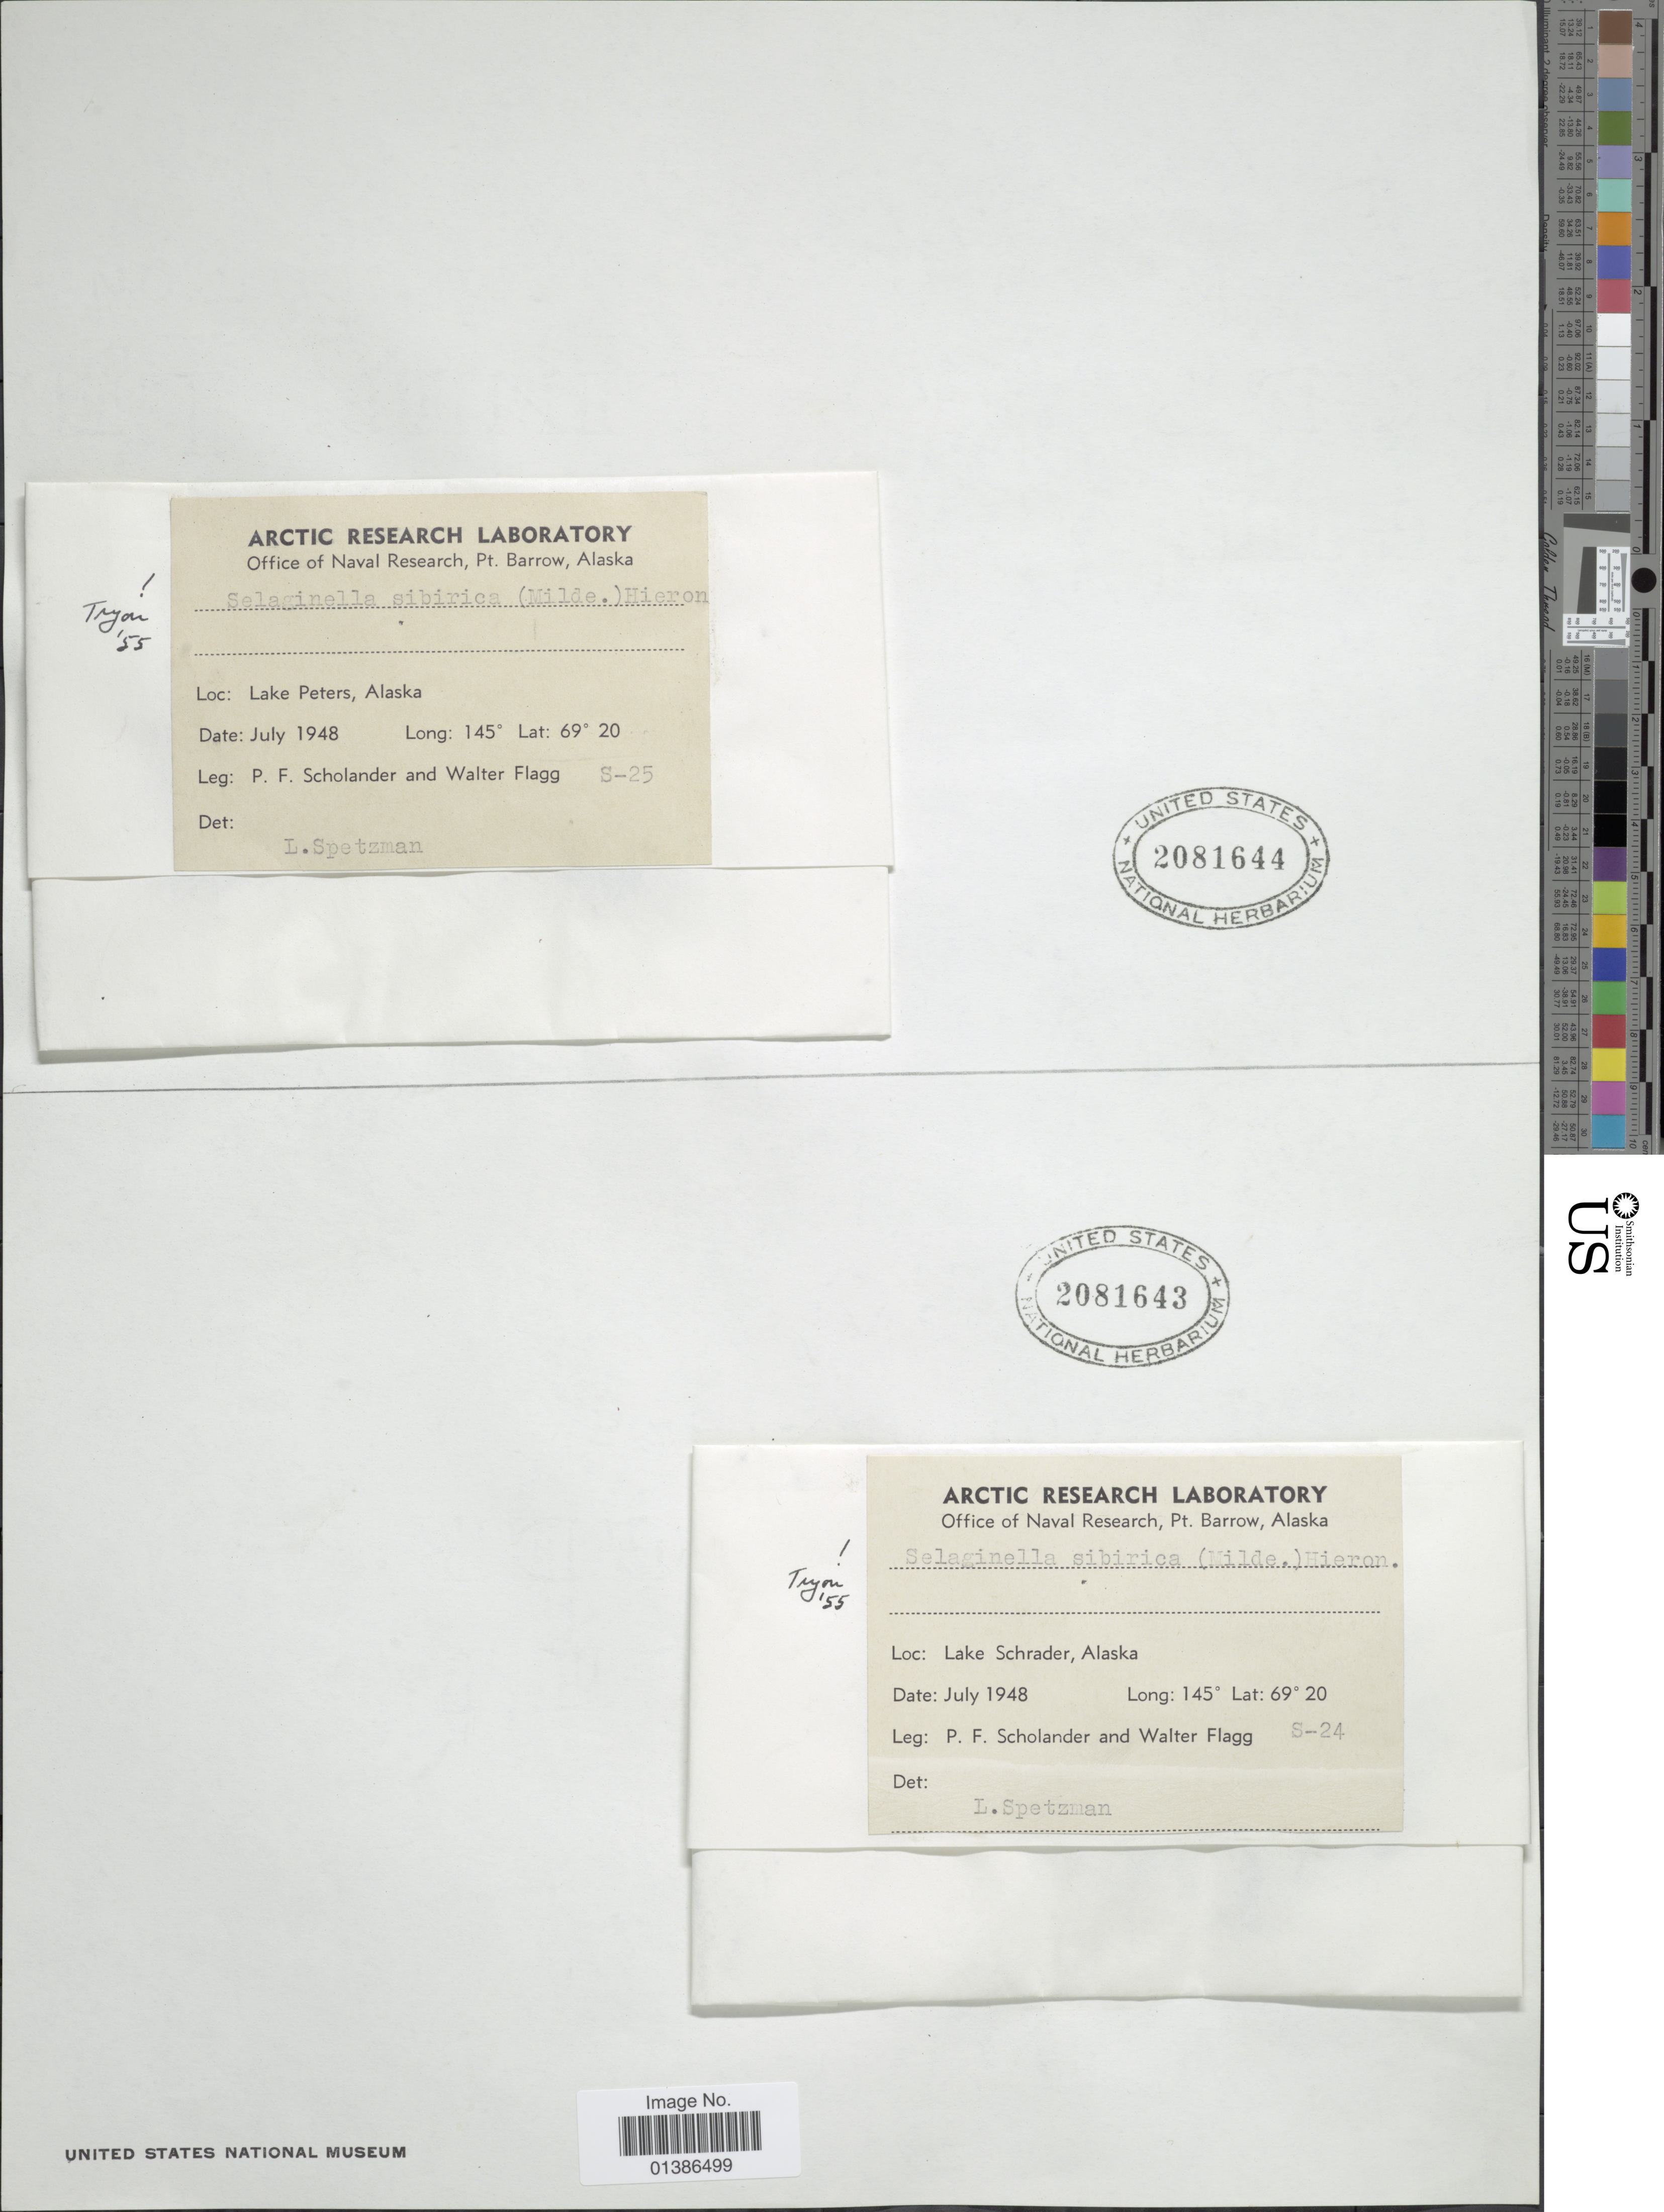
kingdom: Plantae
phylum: Tracheophyta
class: Lycopodiopsida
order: Selaginellales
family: Selaginellaceae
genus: Selaginella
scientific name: Selaginella sibirica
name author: (Milde) Hieron.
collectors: P. Scholander & W. Flagg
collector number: S-24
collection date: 1948-07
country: United States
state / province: Alaska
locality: Office of Naval Research, Pt. Barrow. Lake Schrader.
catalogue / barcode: US 2081643